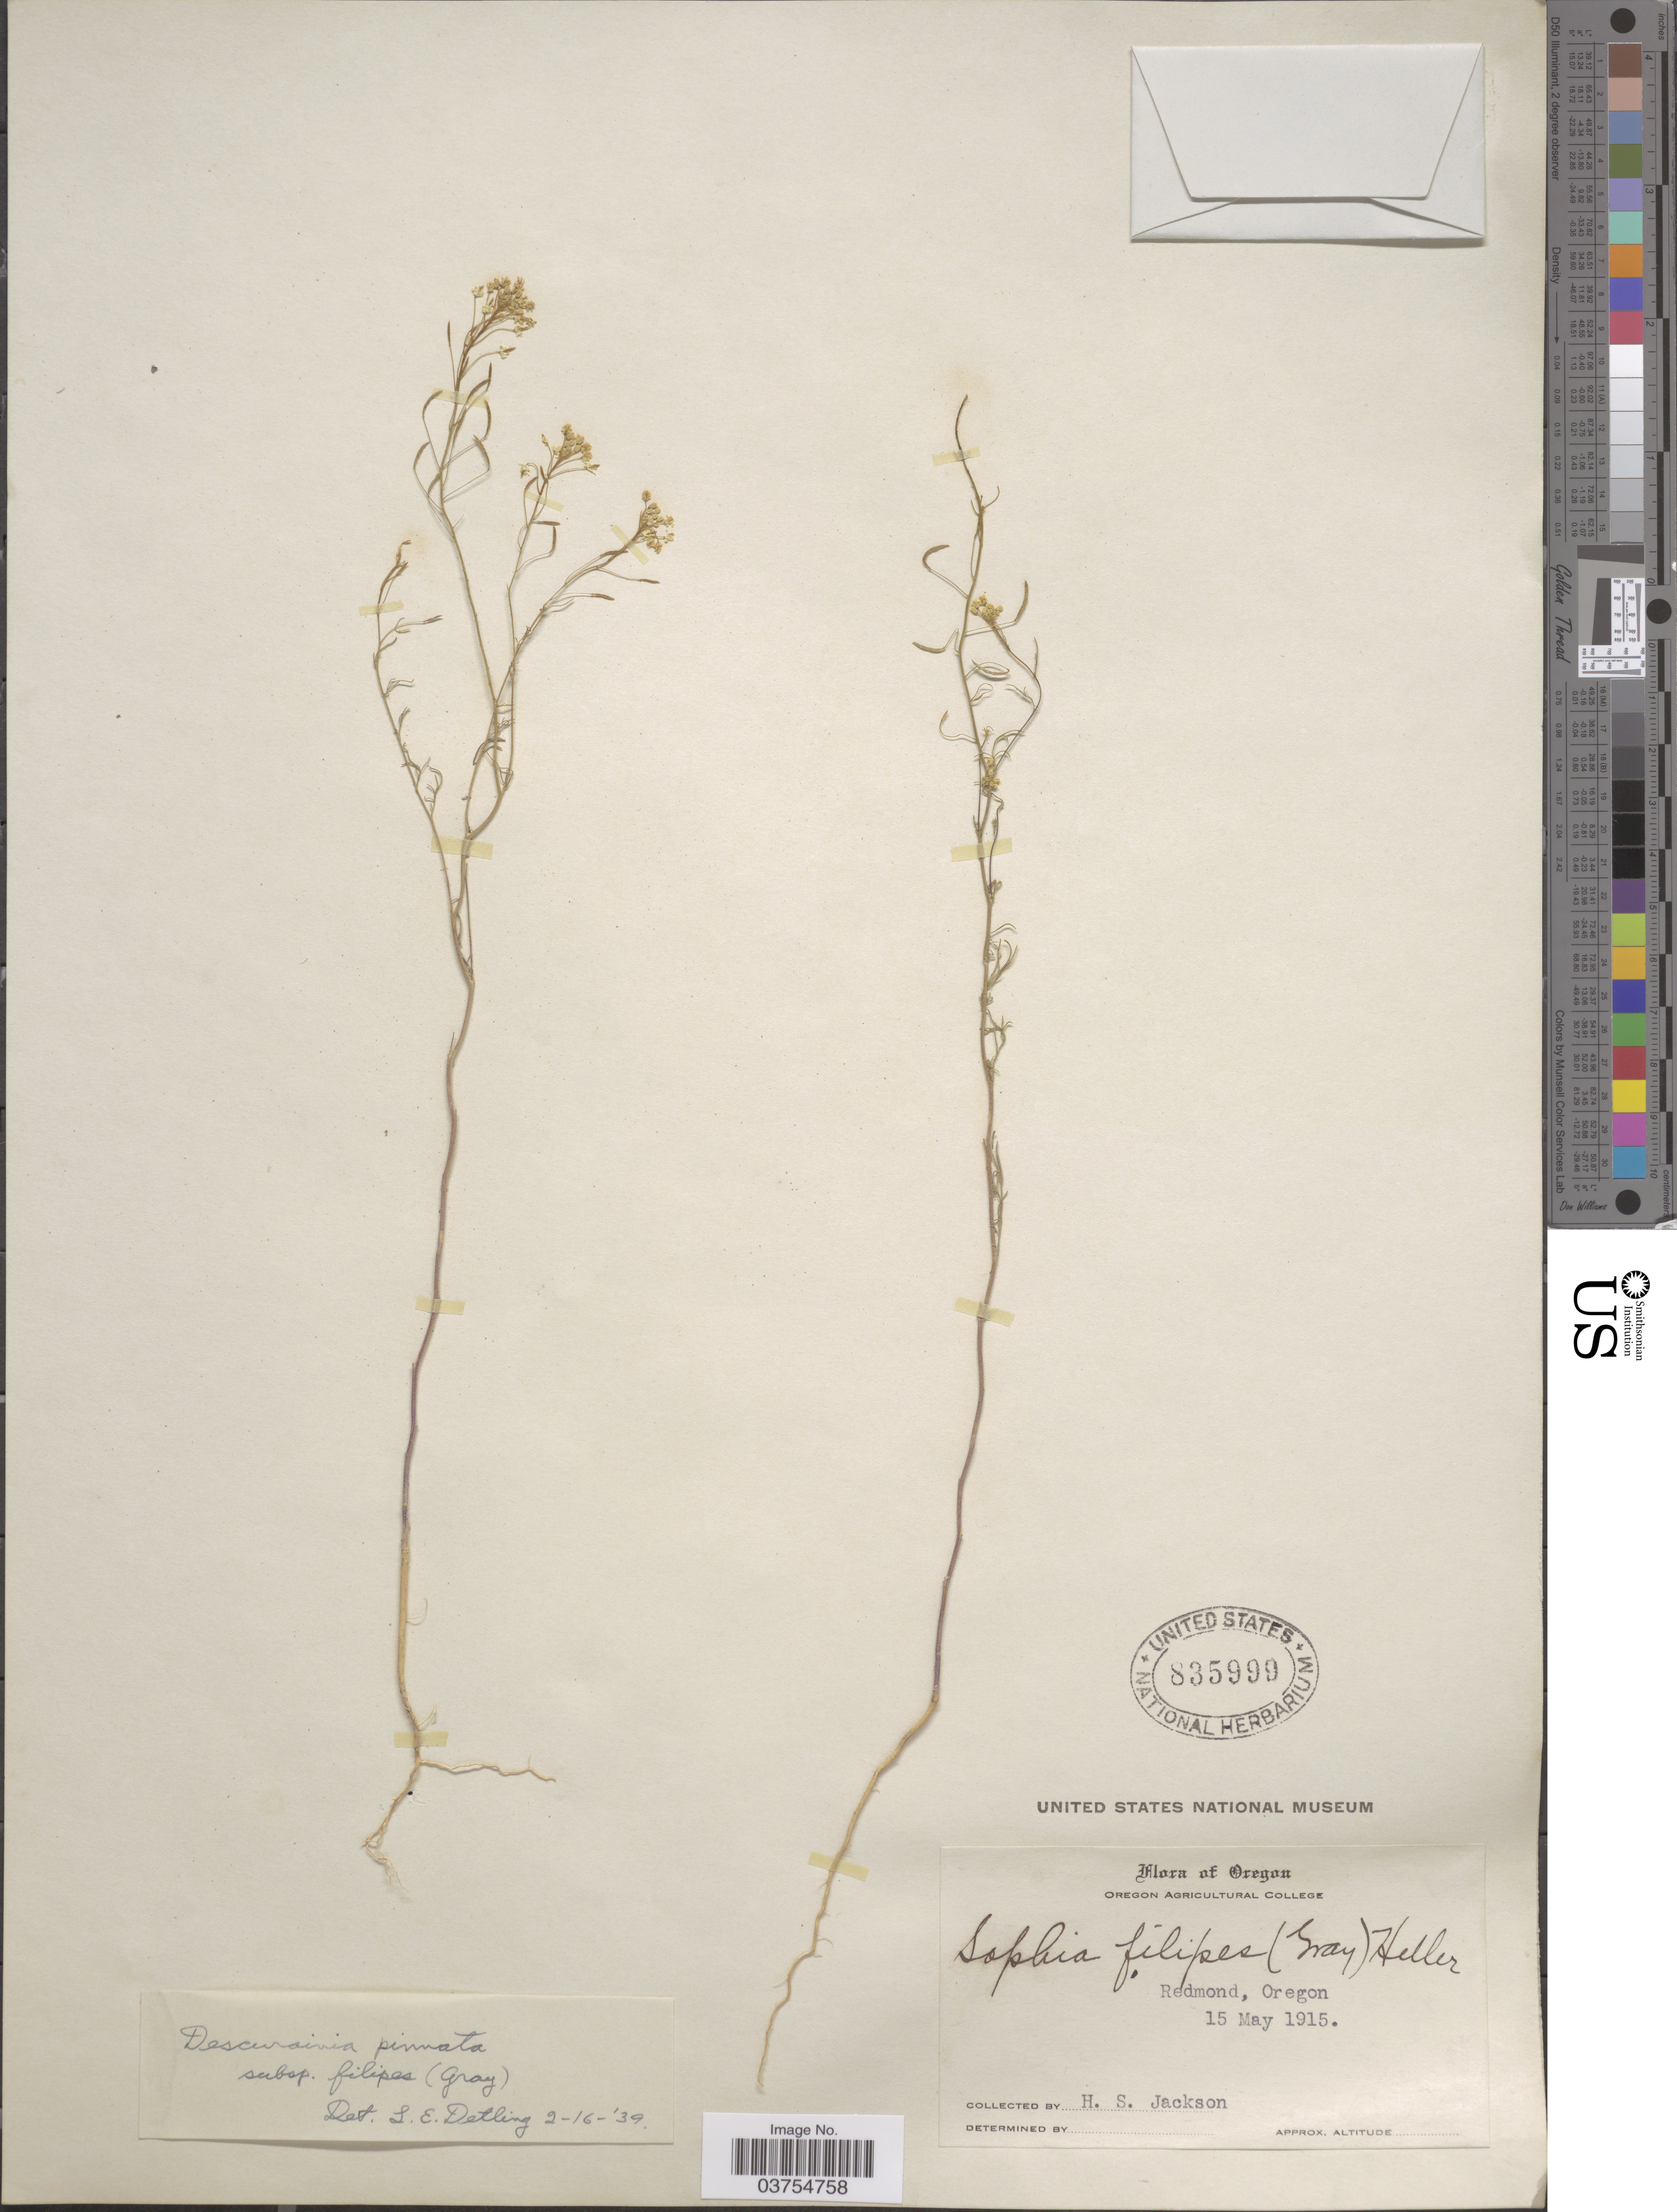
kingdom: Plantae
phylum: Tracheophyta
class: Magnoliopsida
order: Brassicales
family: Brassicaceae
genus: Descurainia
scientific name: Descurainia pinnata subsp. filipes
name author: (A. Gray) Detling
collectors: H. Jackson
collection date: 1915-05-15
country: United States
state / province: Oregon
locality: Redmond.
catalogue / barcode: US 835999